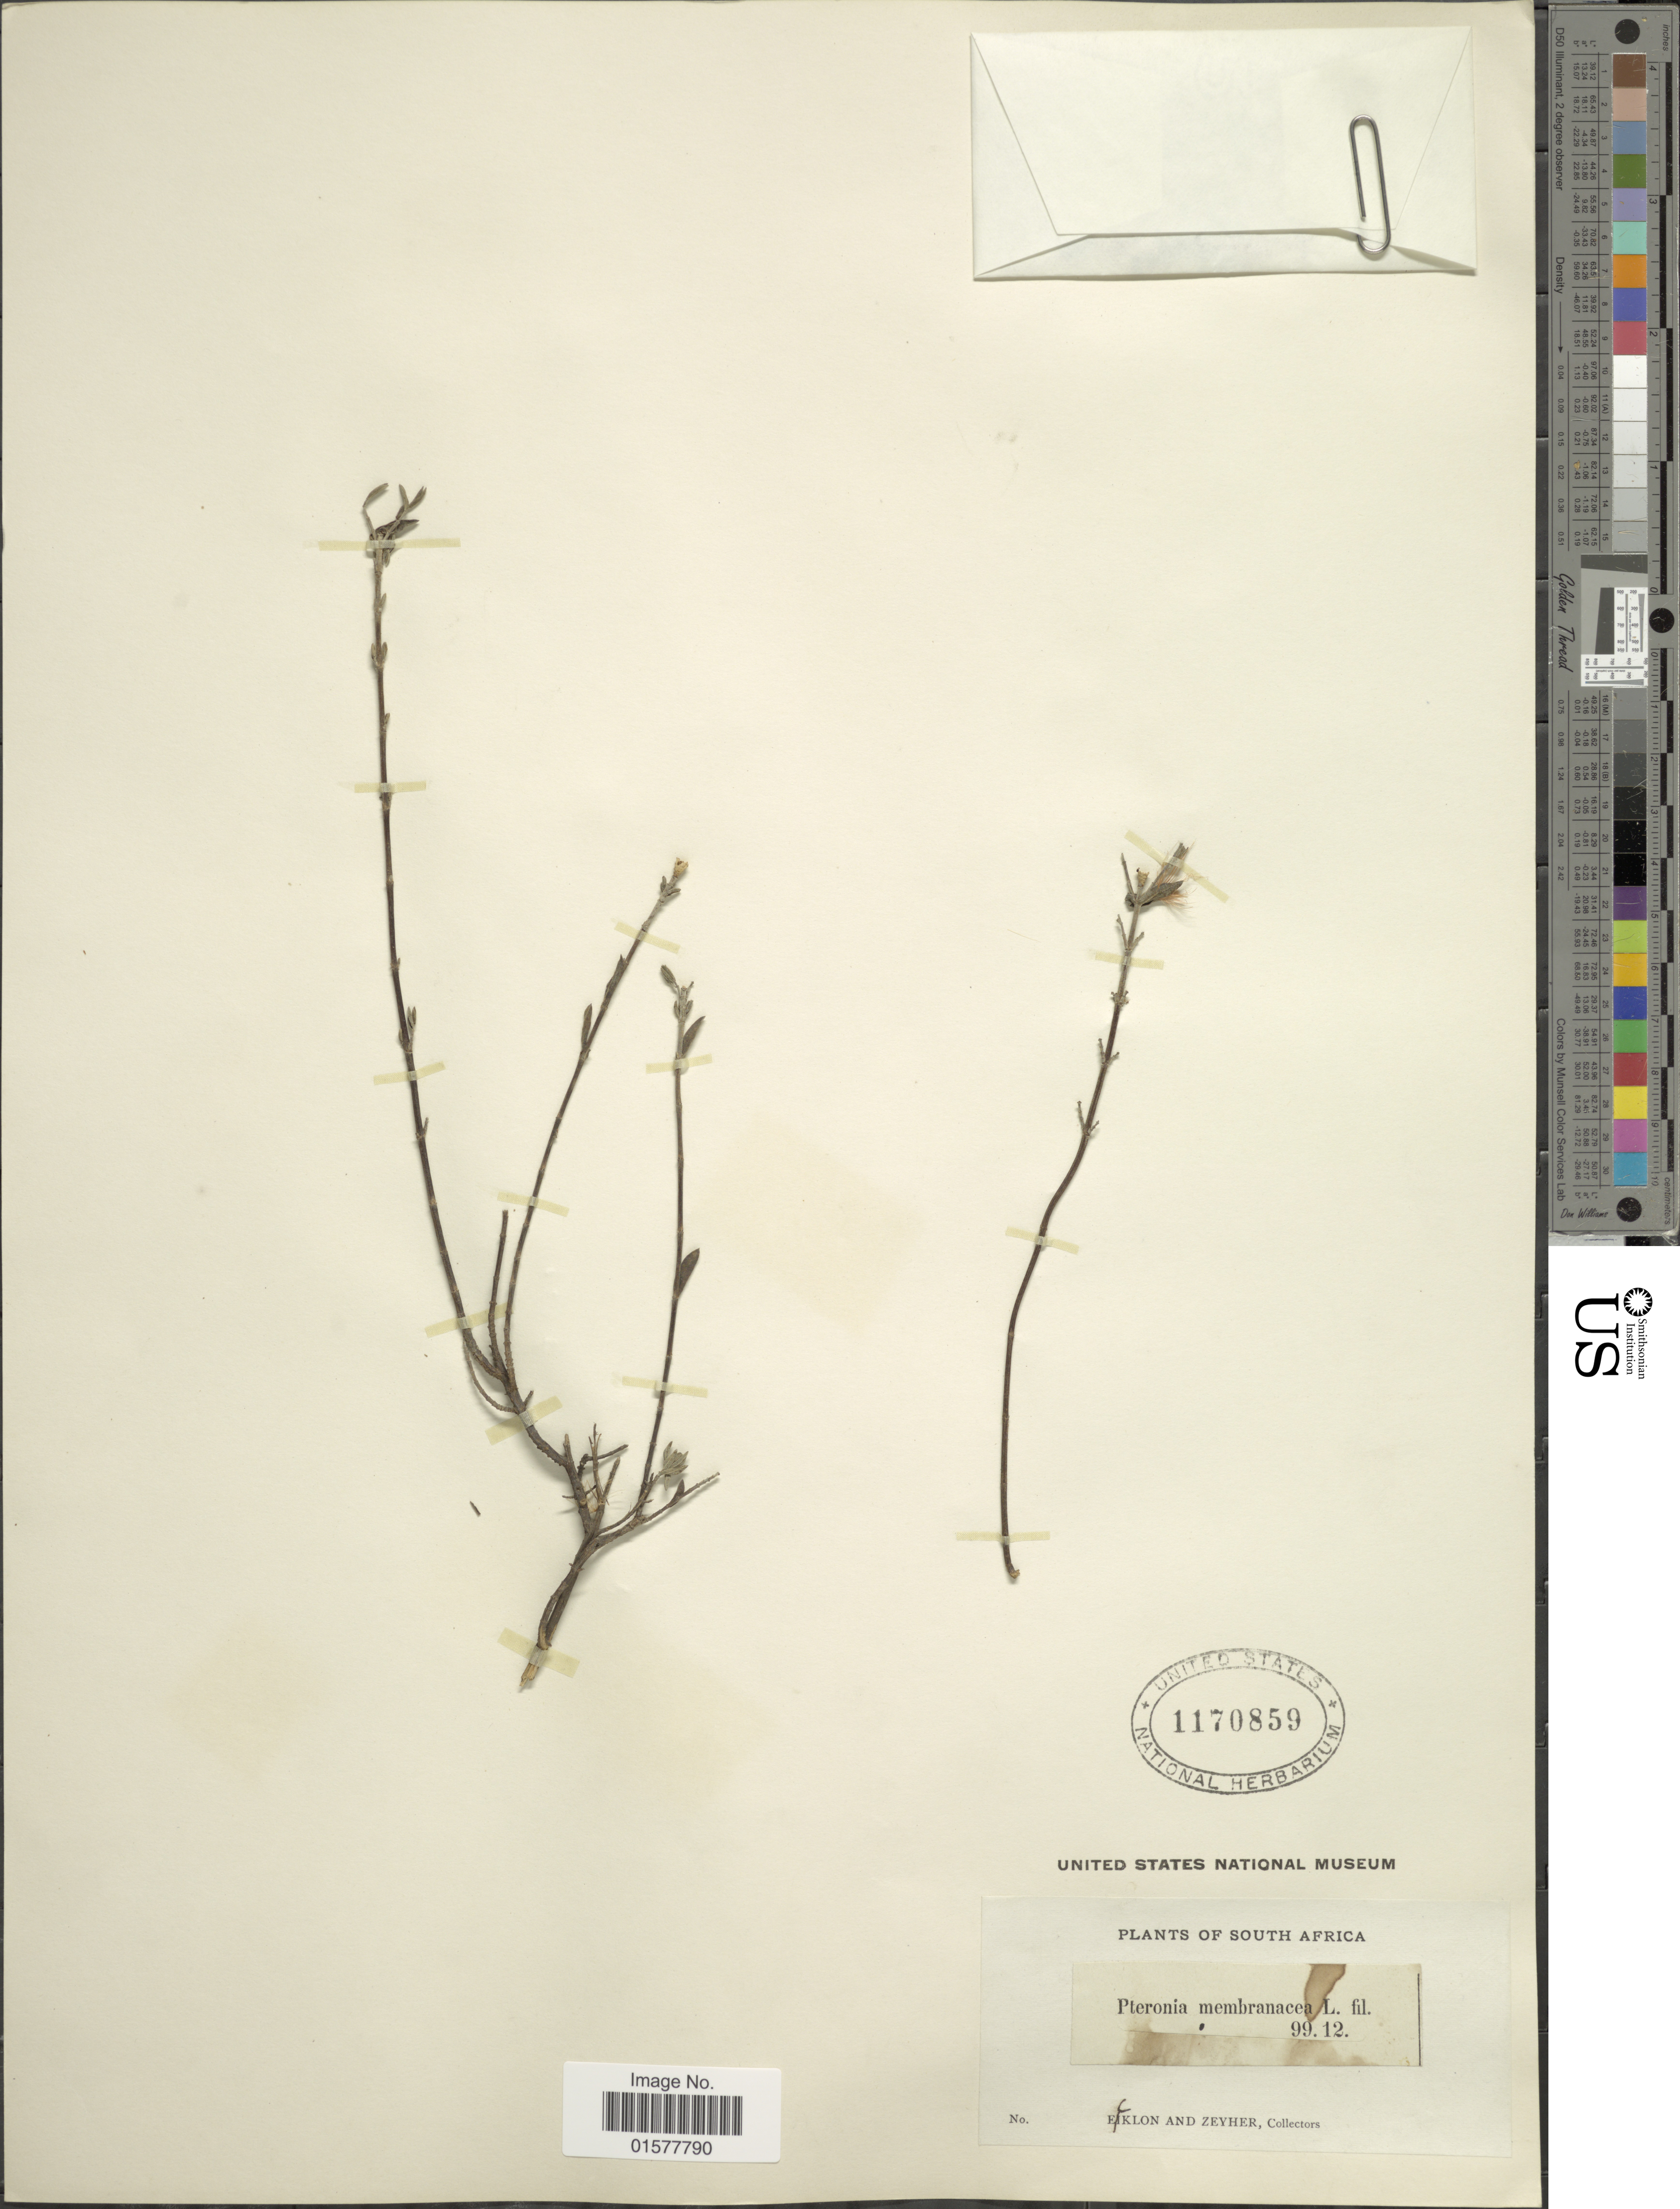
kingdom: Plantae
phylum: Tracheophyta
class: Magnoliopsida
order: Asterales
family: Asteraceae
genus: Pteronia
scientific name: Pteronia membranacea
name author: L. f.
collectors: -. Ecklon & -. Zeyher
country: South Africa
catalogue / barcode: US 1170859